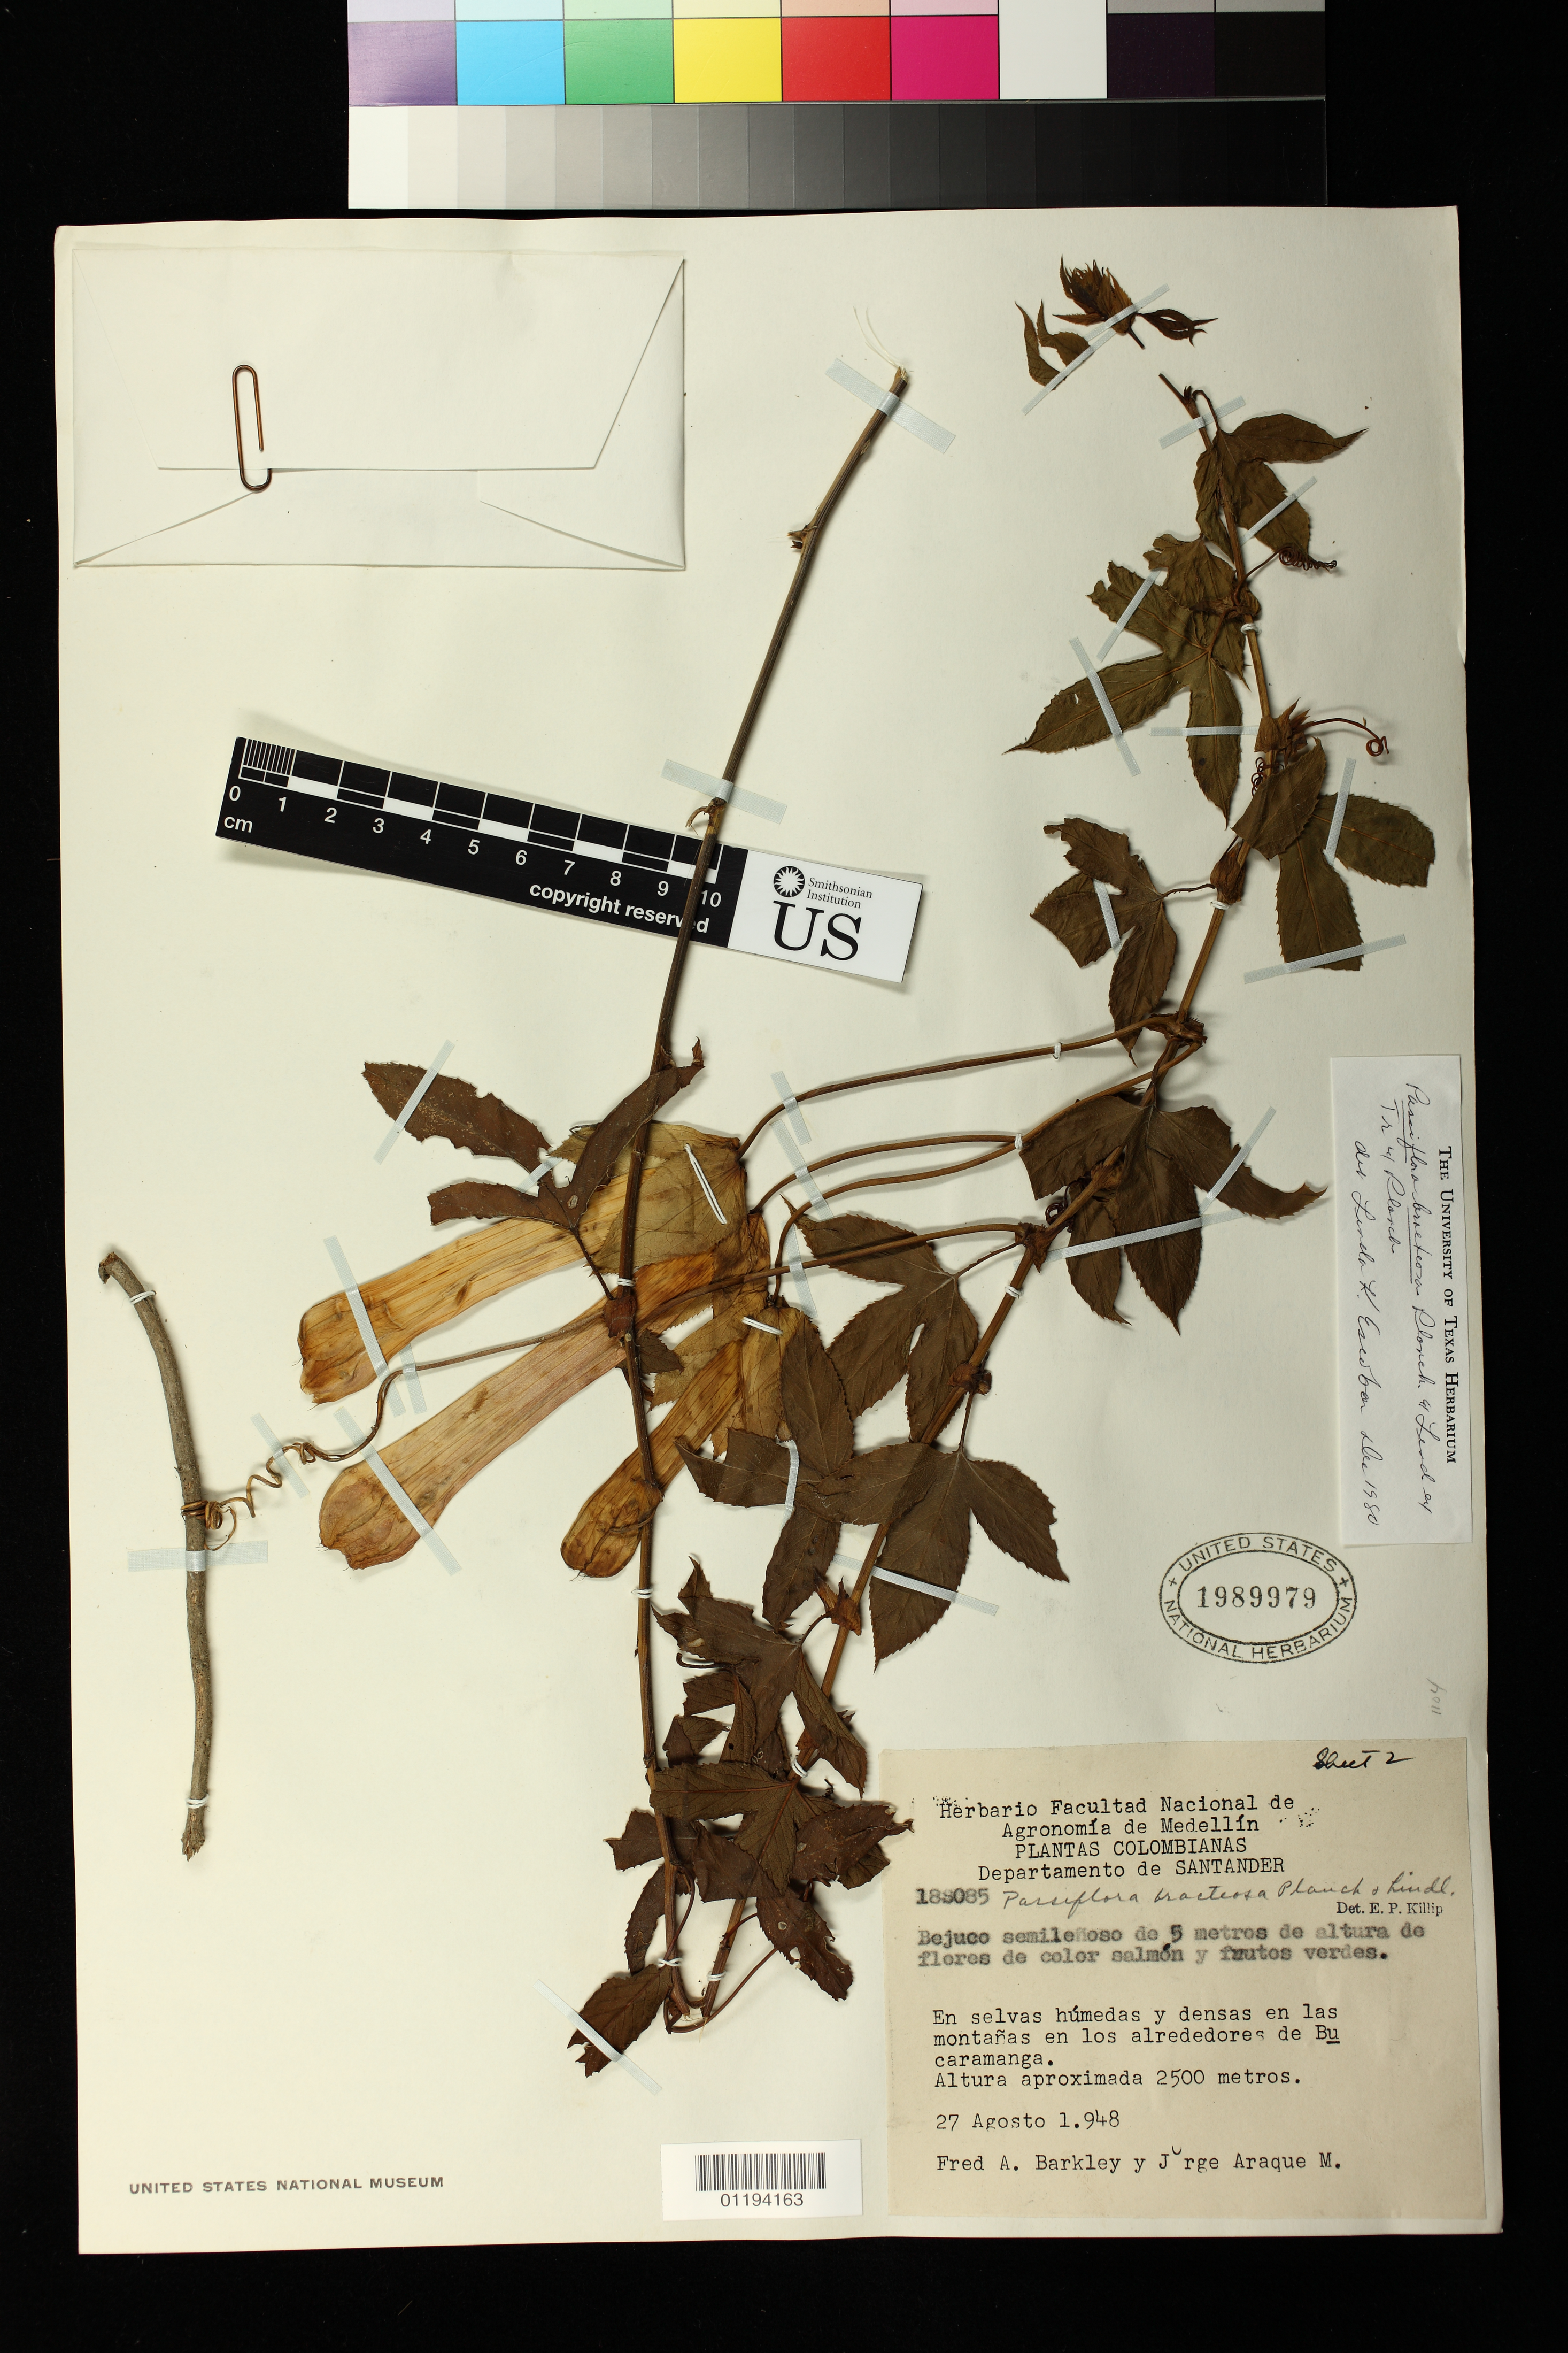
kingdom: Plantae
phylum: Tracheophyta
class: Magnoliopsida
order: Malpighiales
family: Passifloraceae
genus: Passiflora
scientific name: Passiflora bracteosa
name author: Planch. & Triana ex Linden & Planch.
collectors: F. A. Barkley & J. Araque Molina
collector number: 189085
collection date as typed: Aug 27 1948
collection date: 1948-08-27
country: Colombia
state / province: Santander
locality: Montanas en los alrededores Bucaramanga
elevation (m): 2500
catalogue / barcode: US 1989979